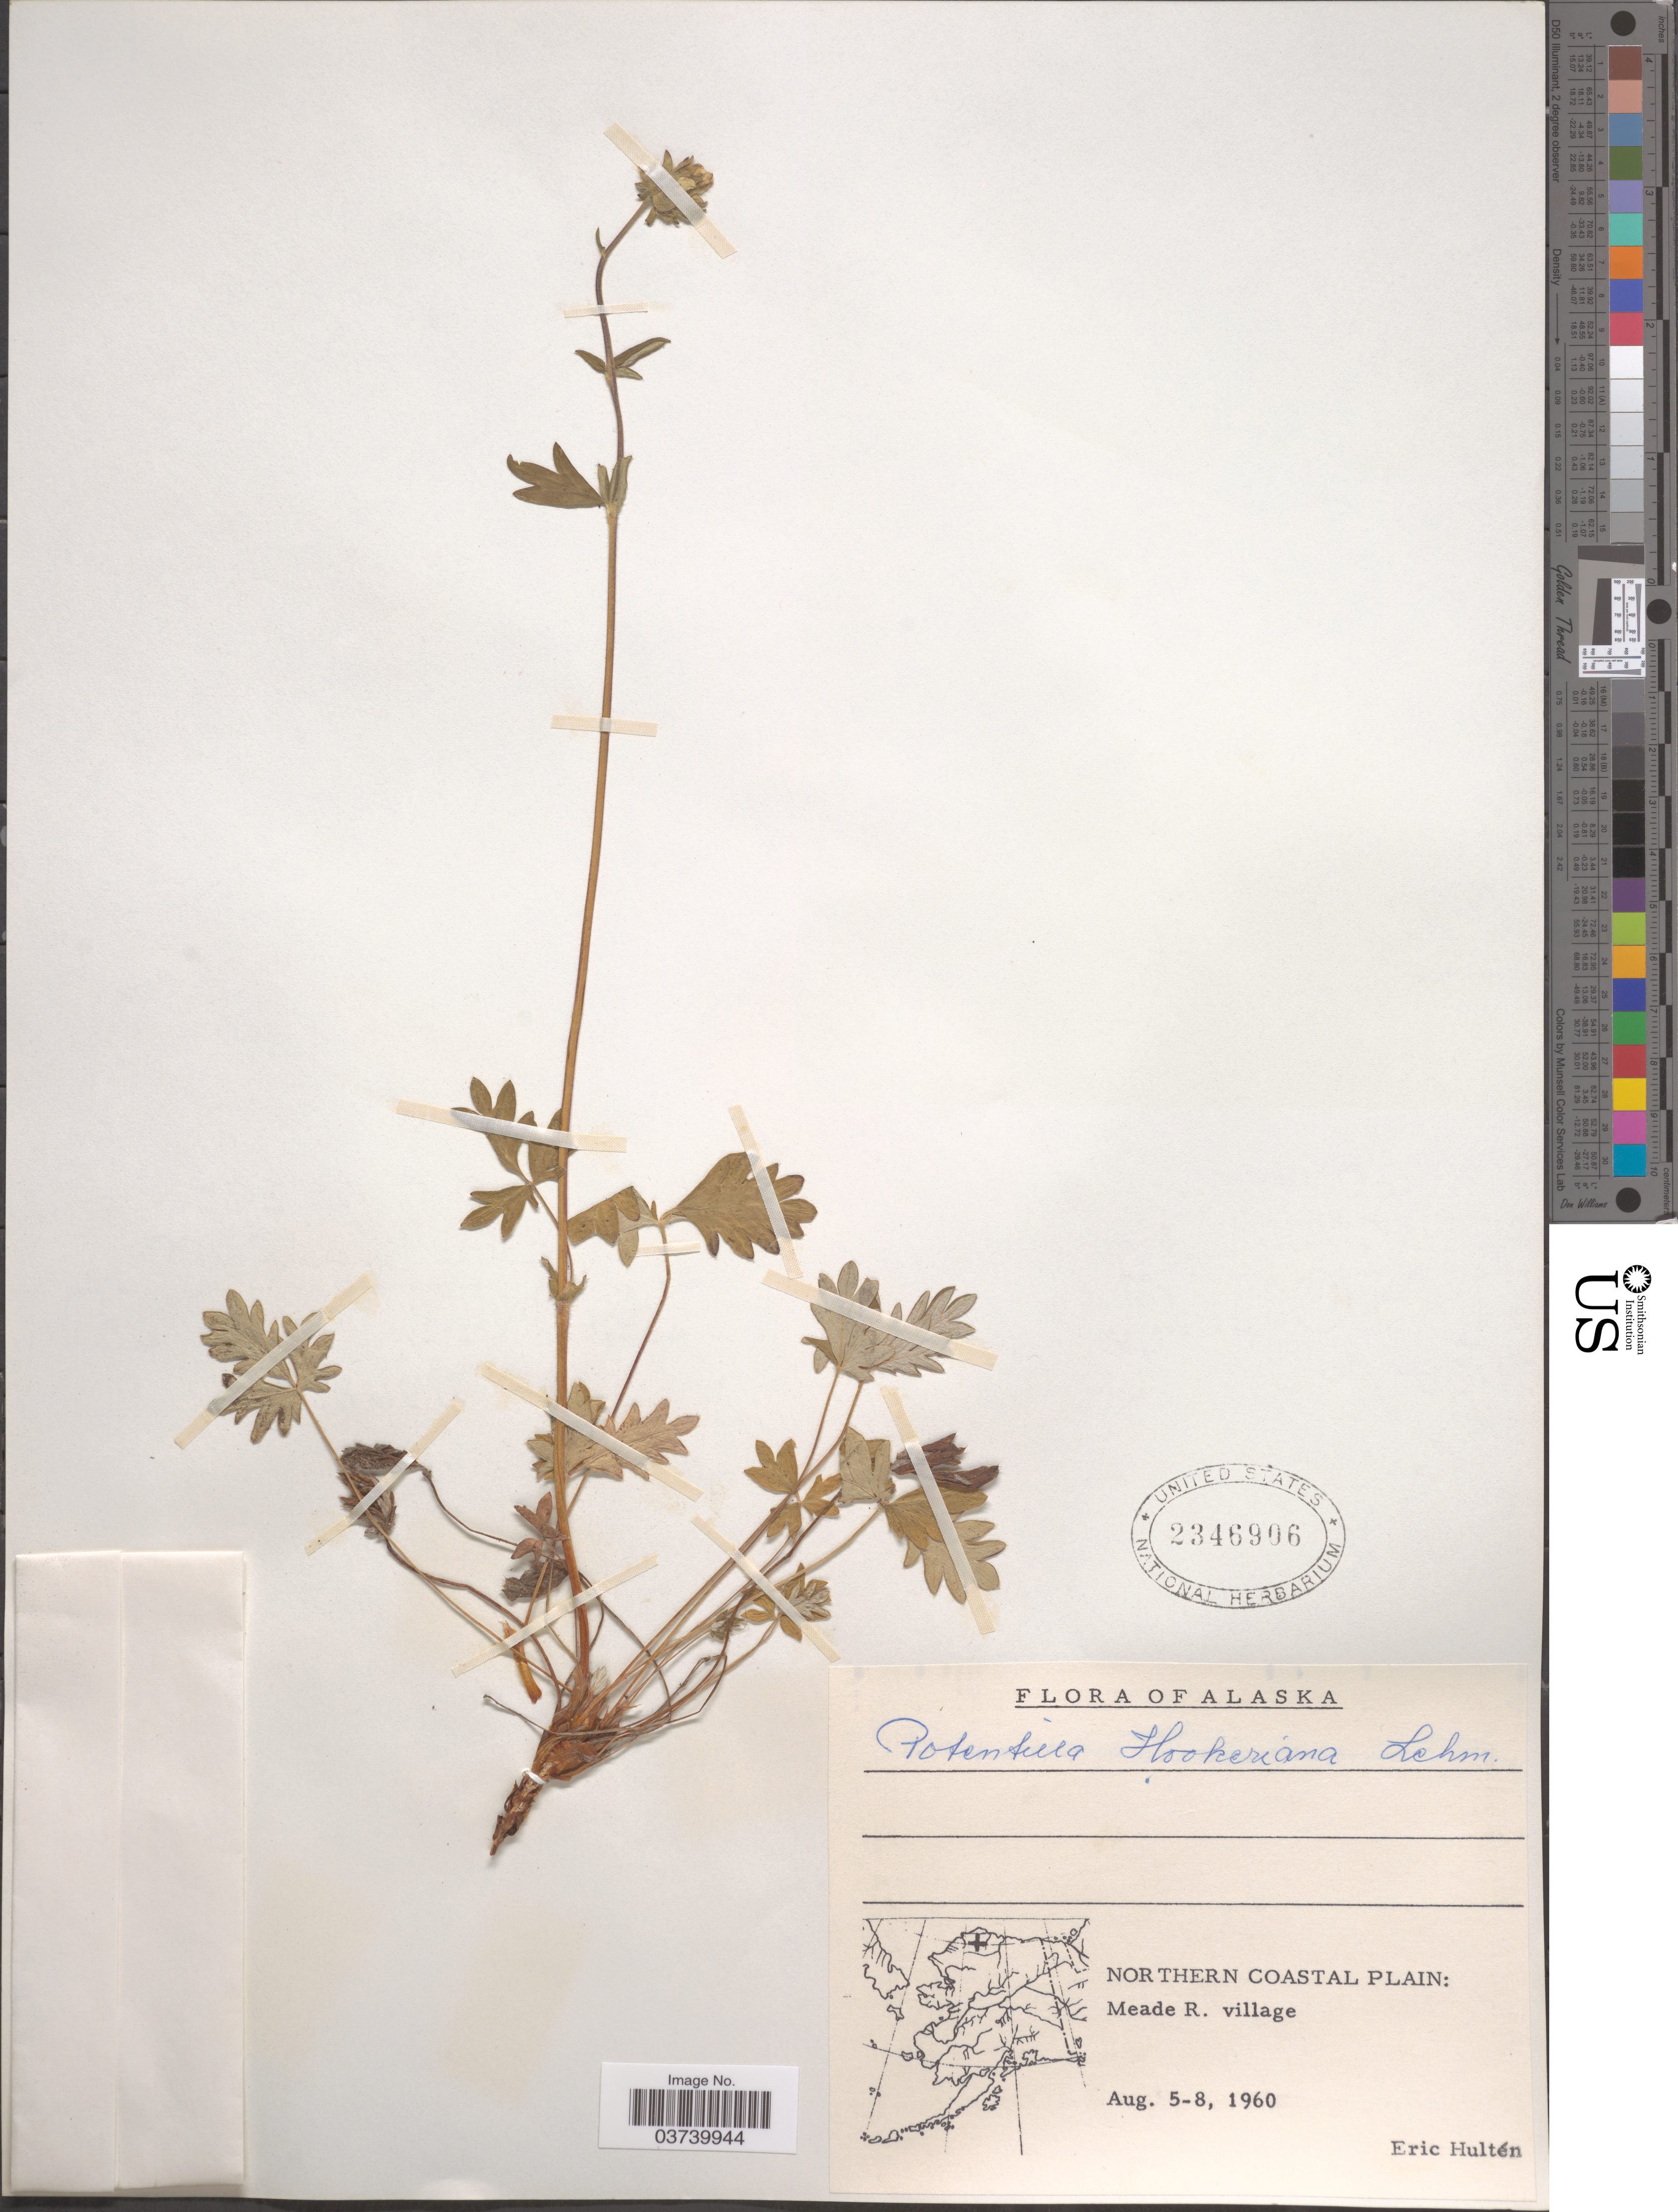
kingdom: Plantae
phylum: Tracheophyta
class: Magnoliopsida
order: Rosales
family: Rosaceae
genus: Potentilla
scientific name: Potentilla hookeriana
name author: F. Lehm.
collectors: E. G. Hultén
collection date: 1960-08-05/1960-08-08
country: United States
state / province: Alaska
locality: Northern Coastal Plain: Meade R. village.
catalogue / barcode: US 2346906